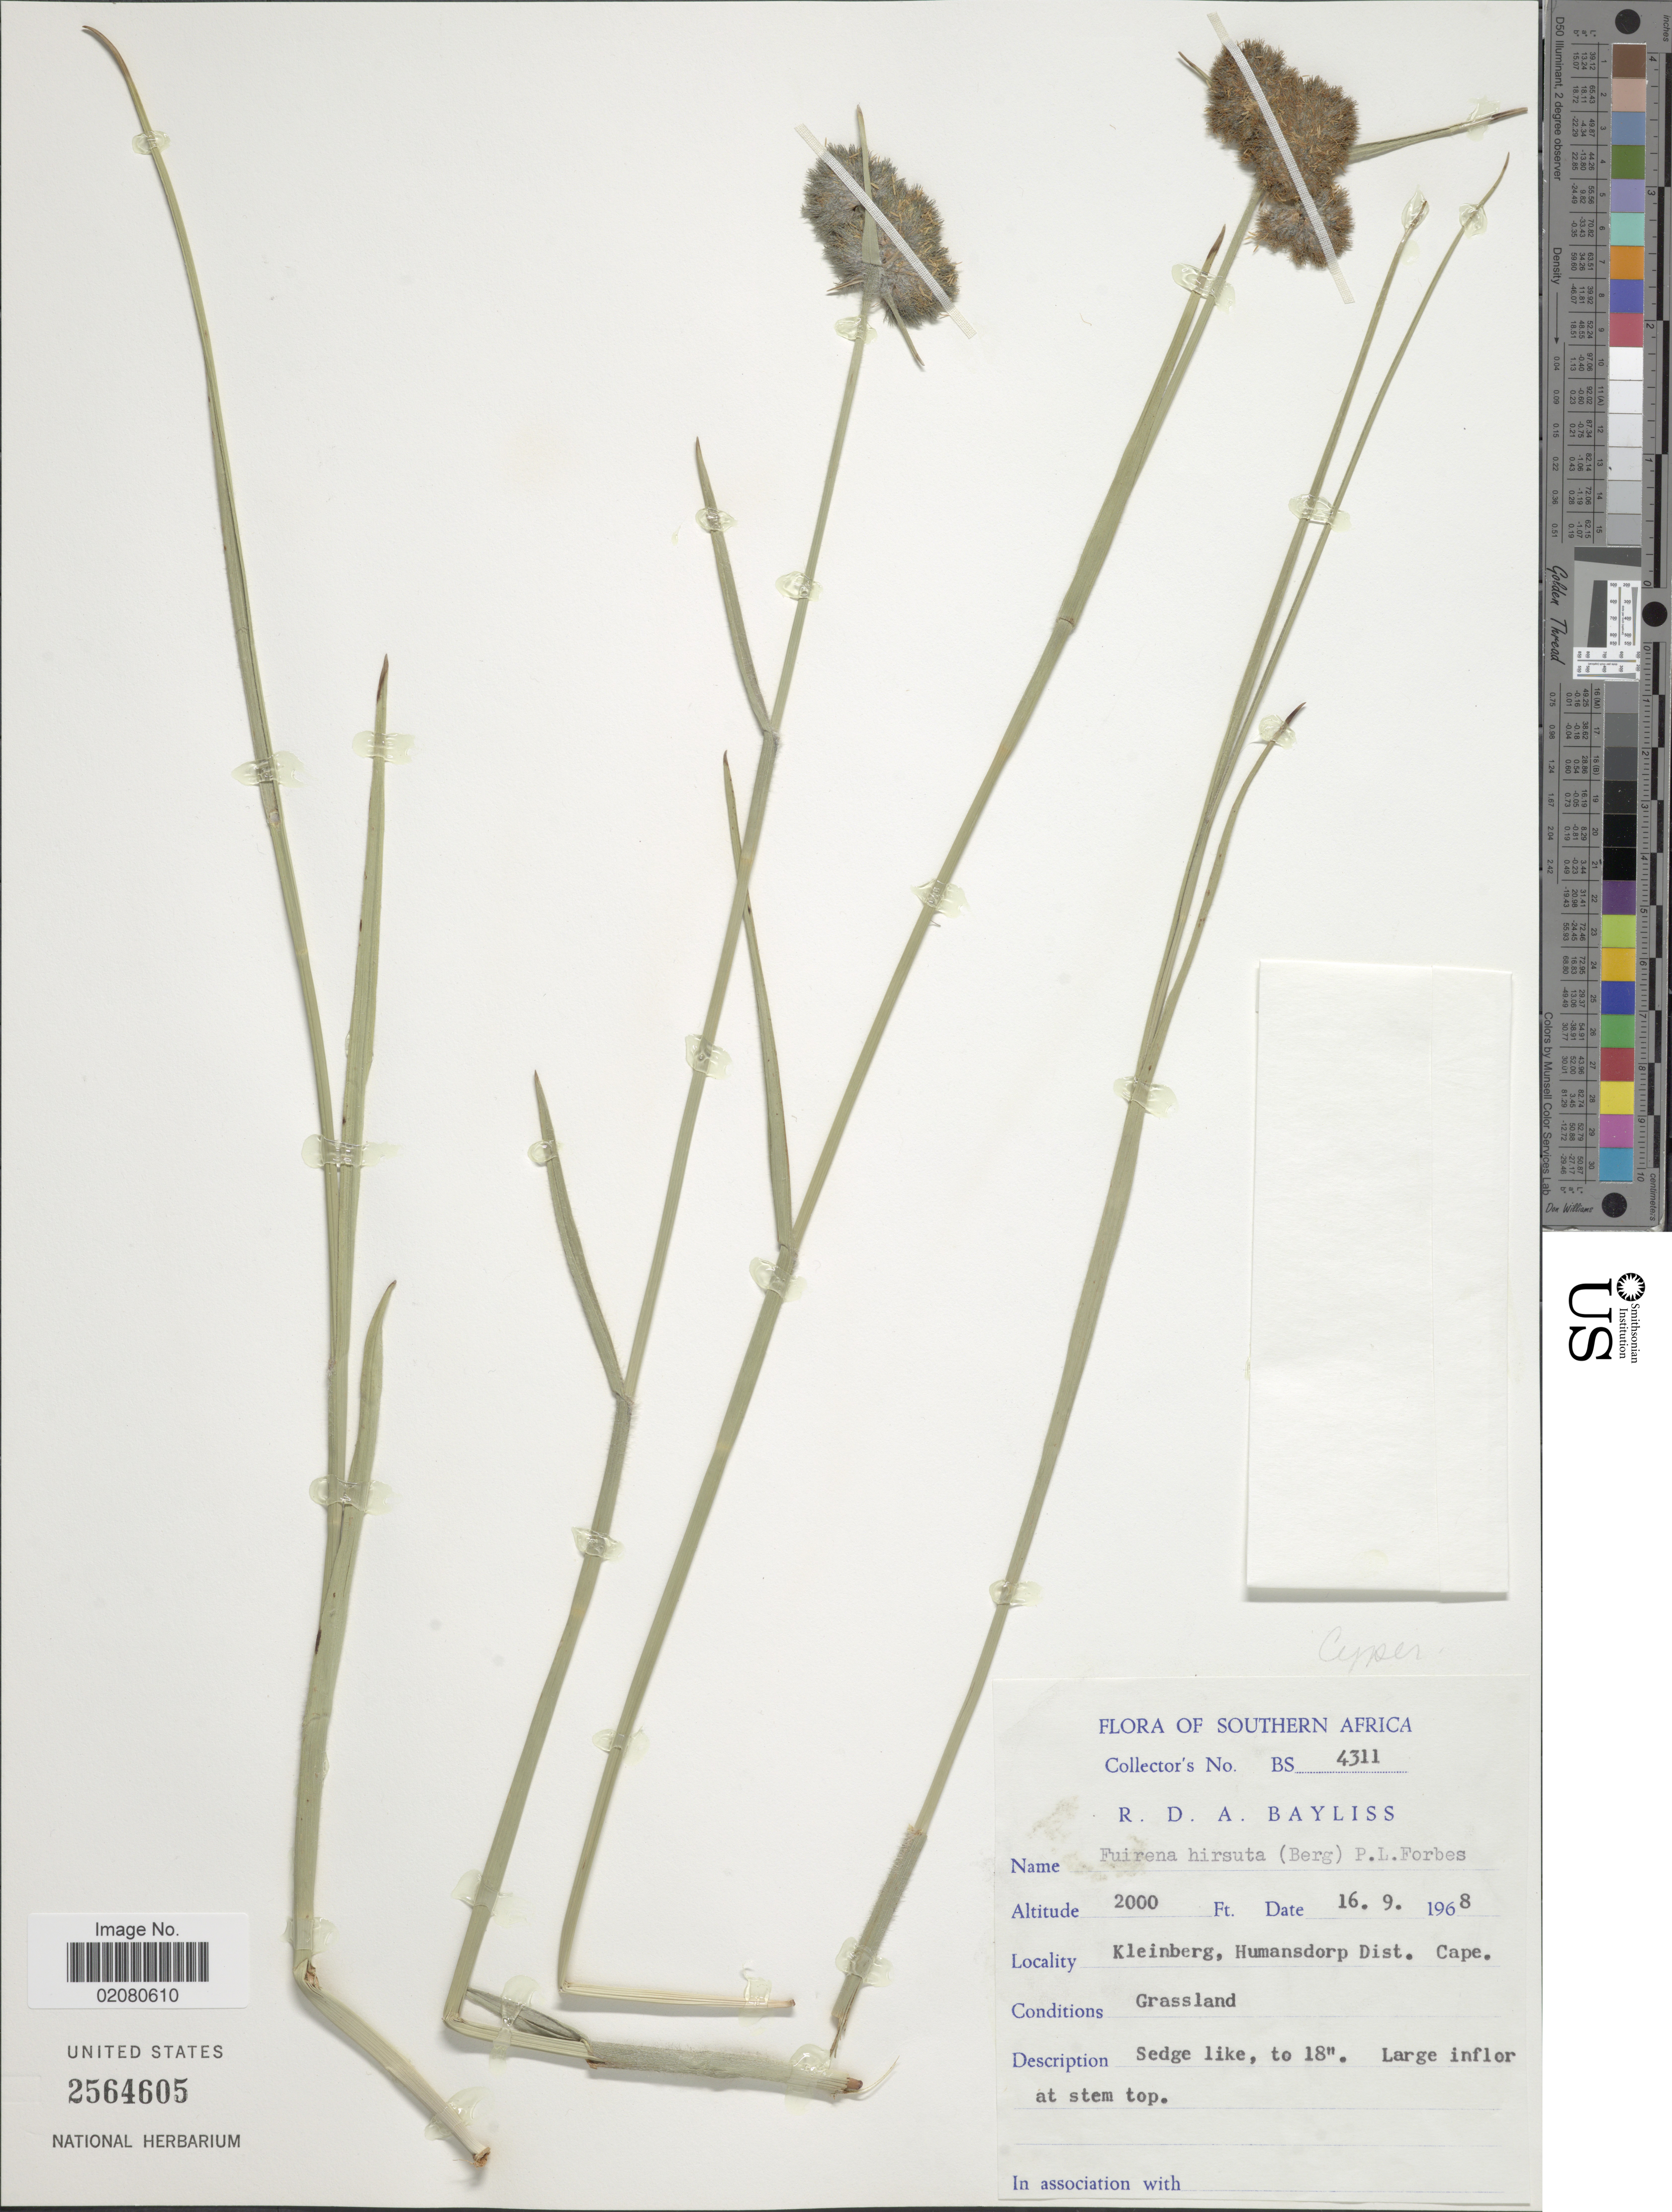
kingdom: Plantae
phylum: Tracheophyta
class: Liliopsida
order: Poales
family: Cyperaceae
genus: Fuirena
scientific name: Fuirena hirsuta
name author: (P.J. Bergius) P.L. Forbes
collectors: R. Bayliss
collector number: BS 4311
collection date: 1968-09-16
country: South Africa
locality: Southern Africa, Kleinberg, Humansdorp Dist. Cape.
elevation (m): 610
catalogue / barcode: US 2564605